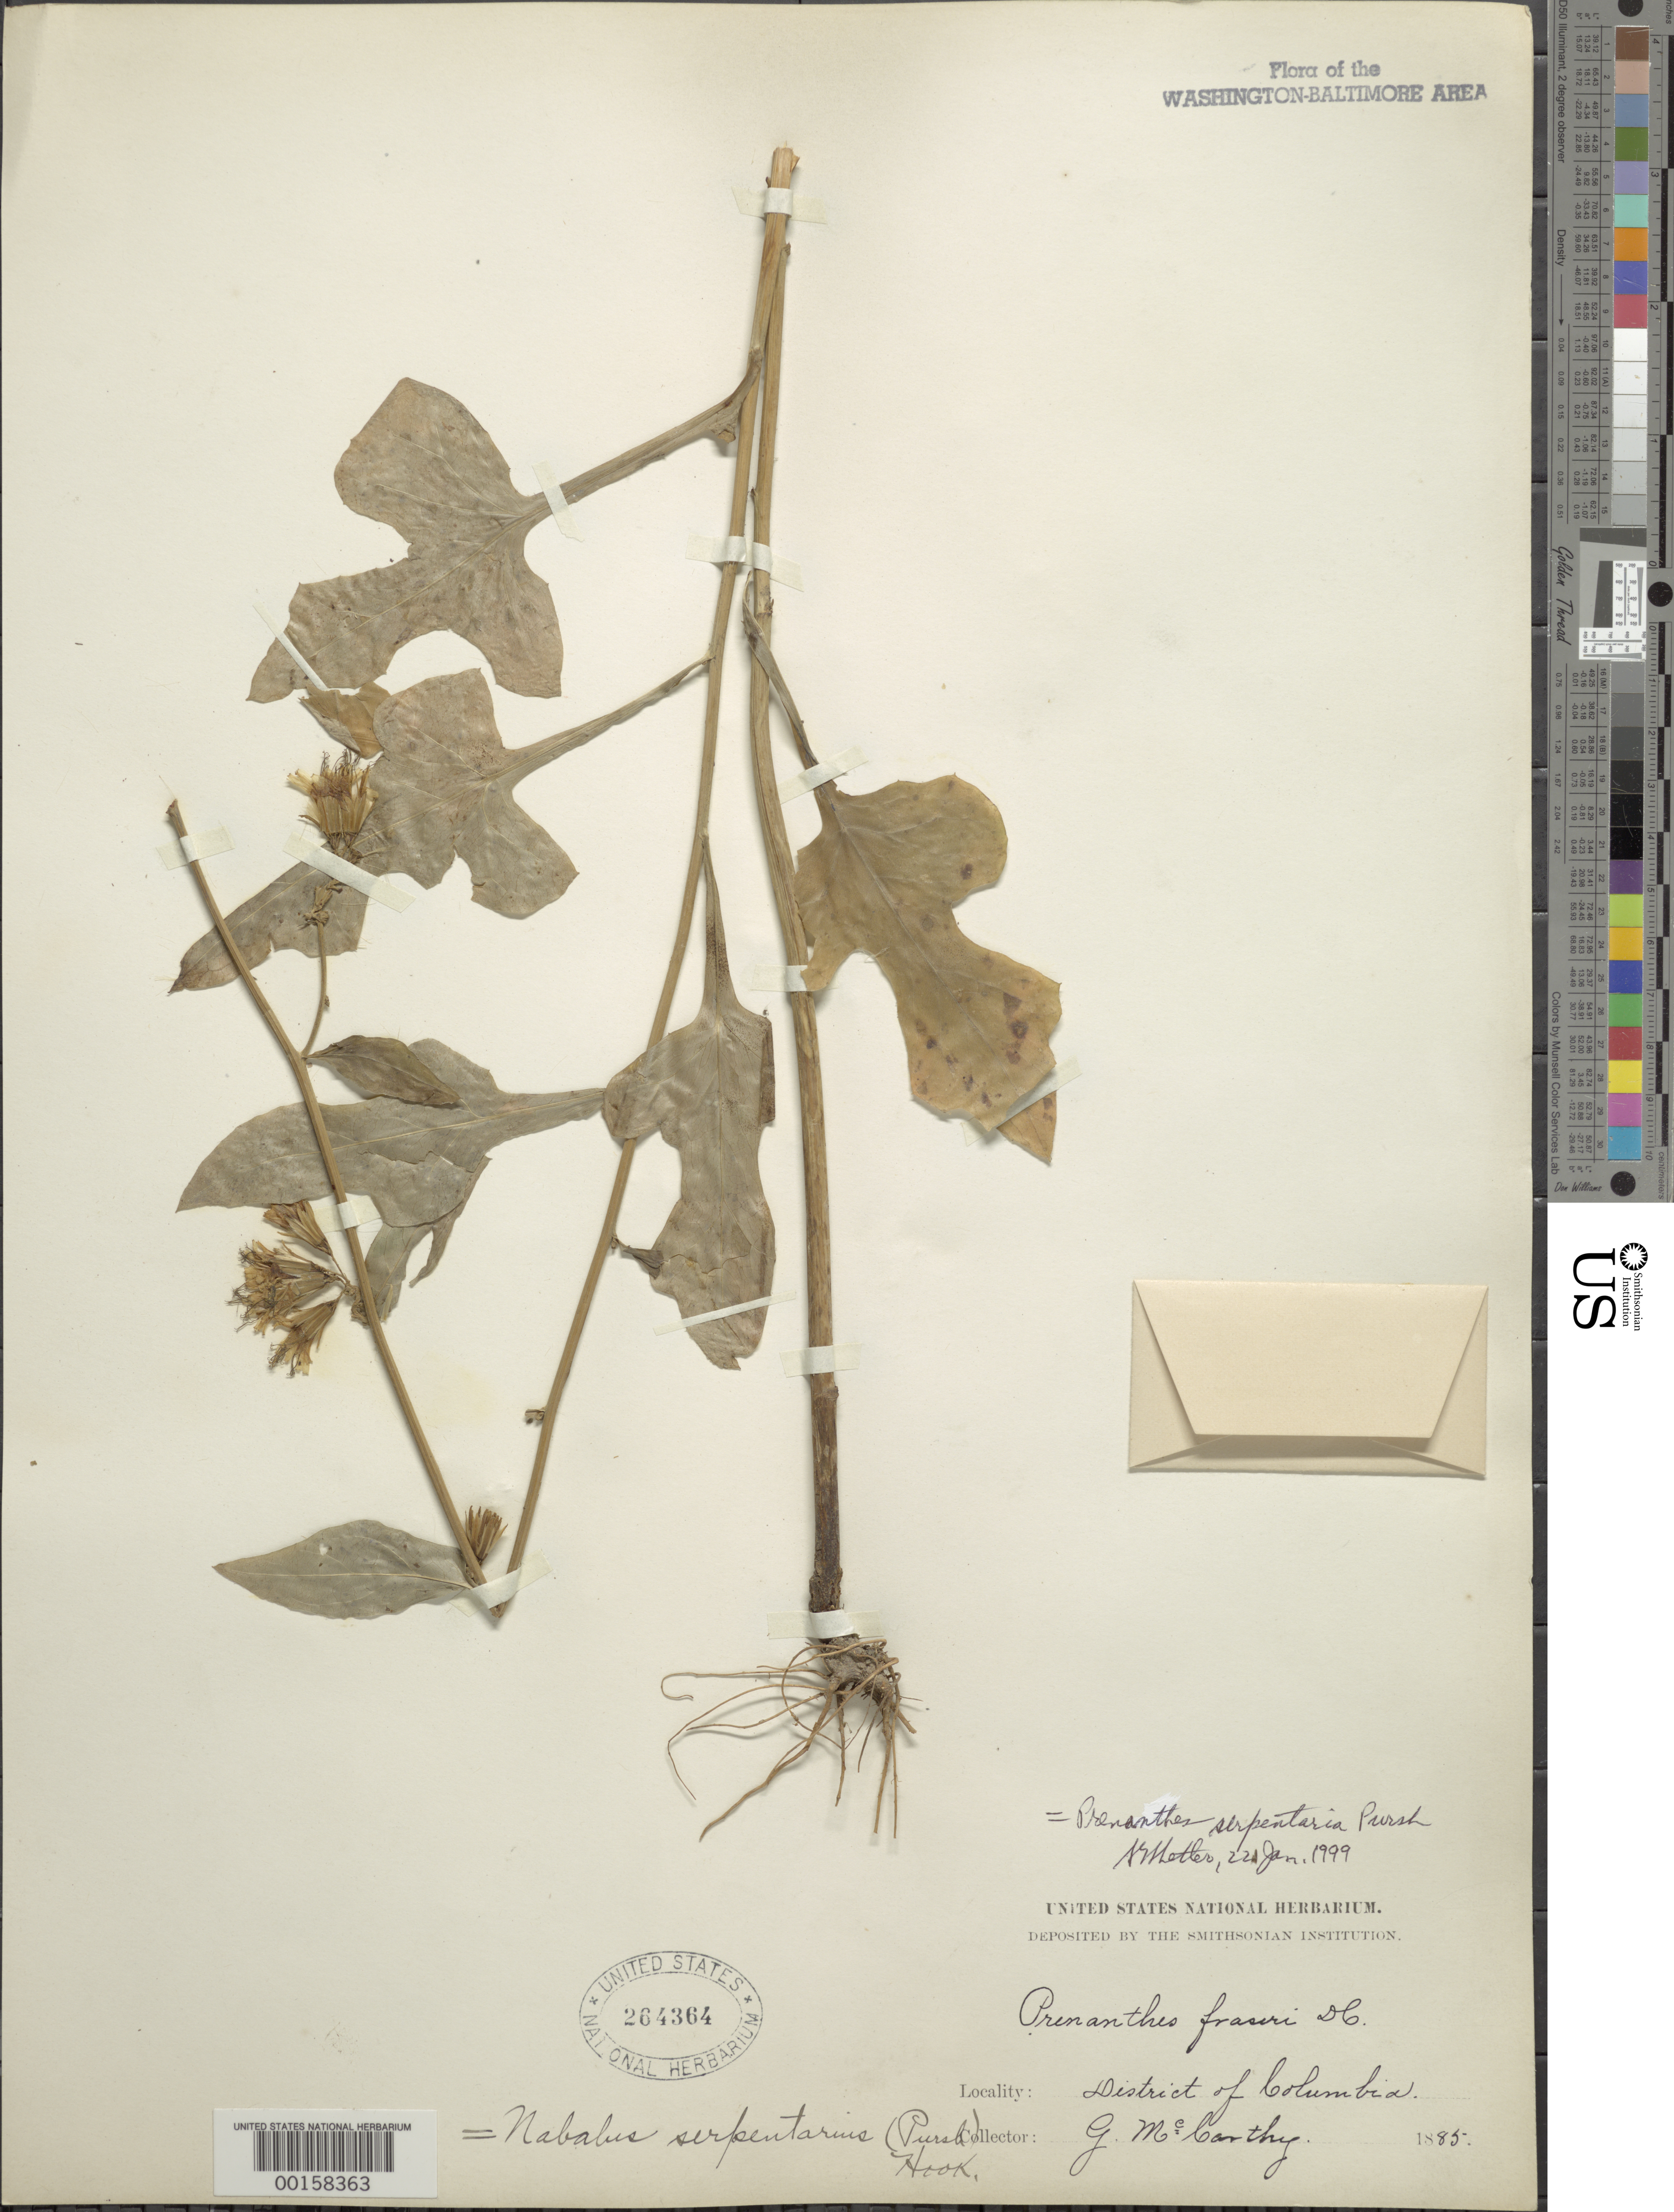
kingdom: Plantae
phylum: Tracheophyta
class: Magnoliopsida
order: Asterales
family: Asteraceae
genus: Nabalus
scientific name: Nabalus serpentarius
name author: (Pursh) Hook.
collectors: G. McCarthy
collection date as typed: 1885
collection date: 1885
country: United States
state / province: District of Columbia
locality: DC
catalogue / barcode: US 264364